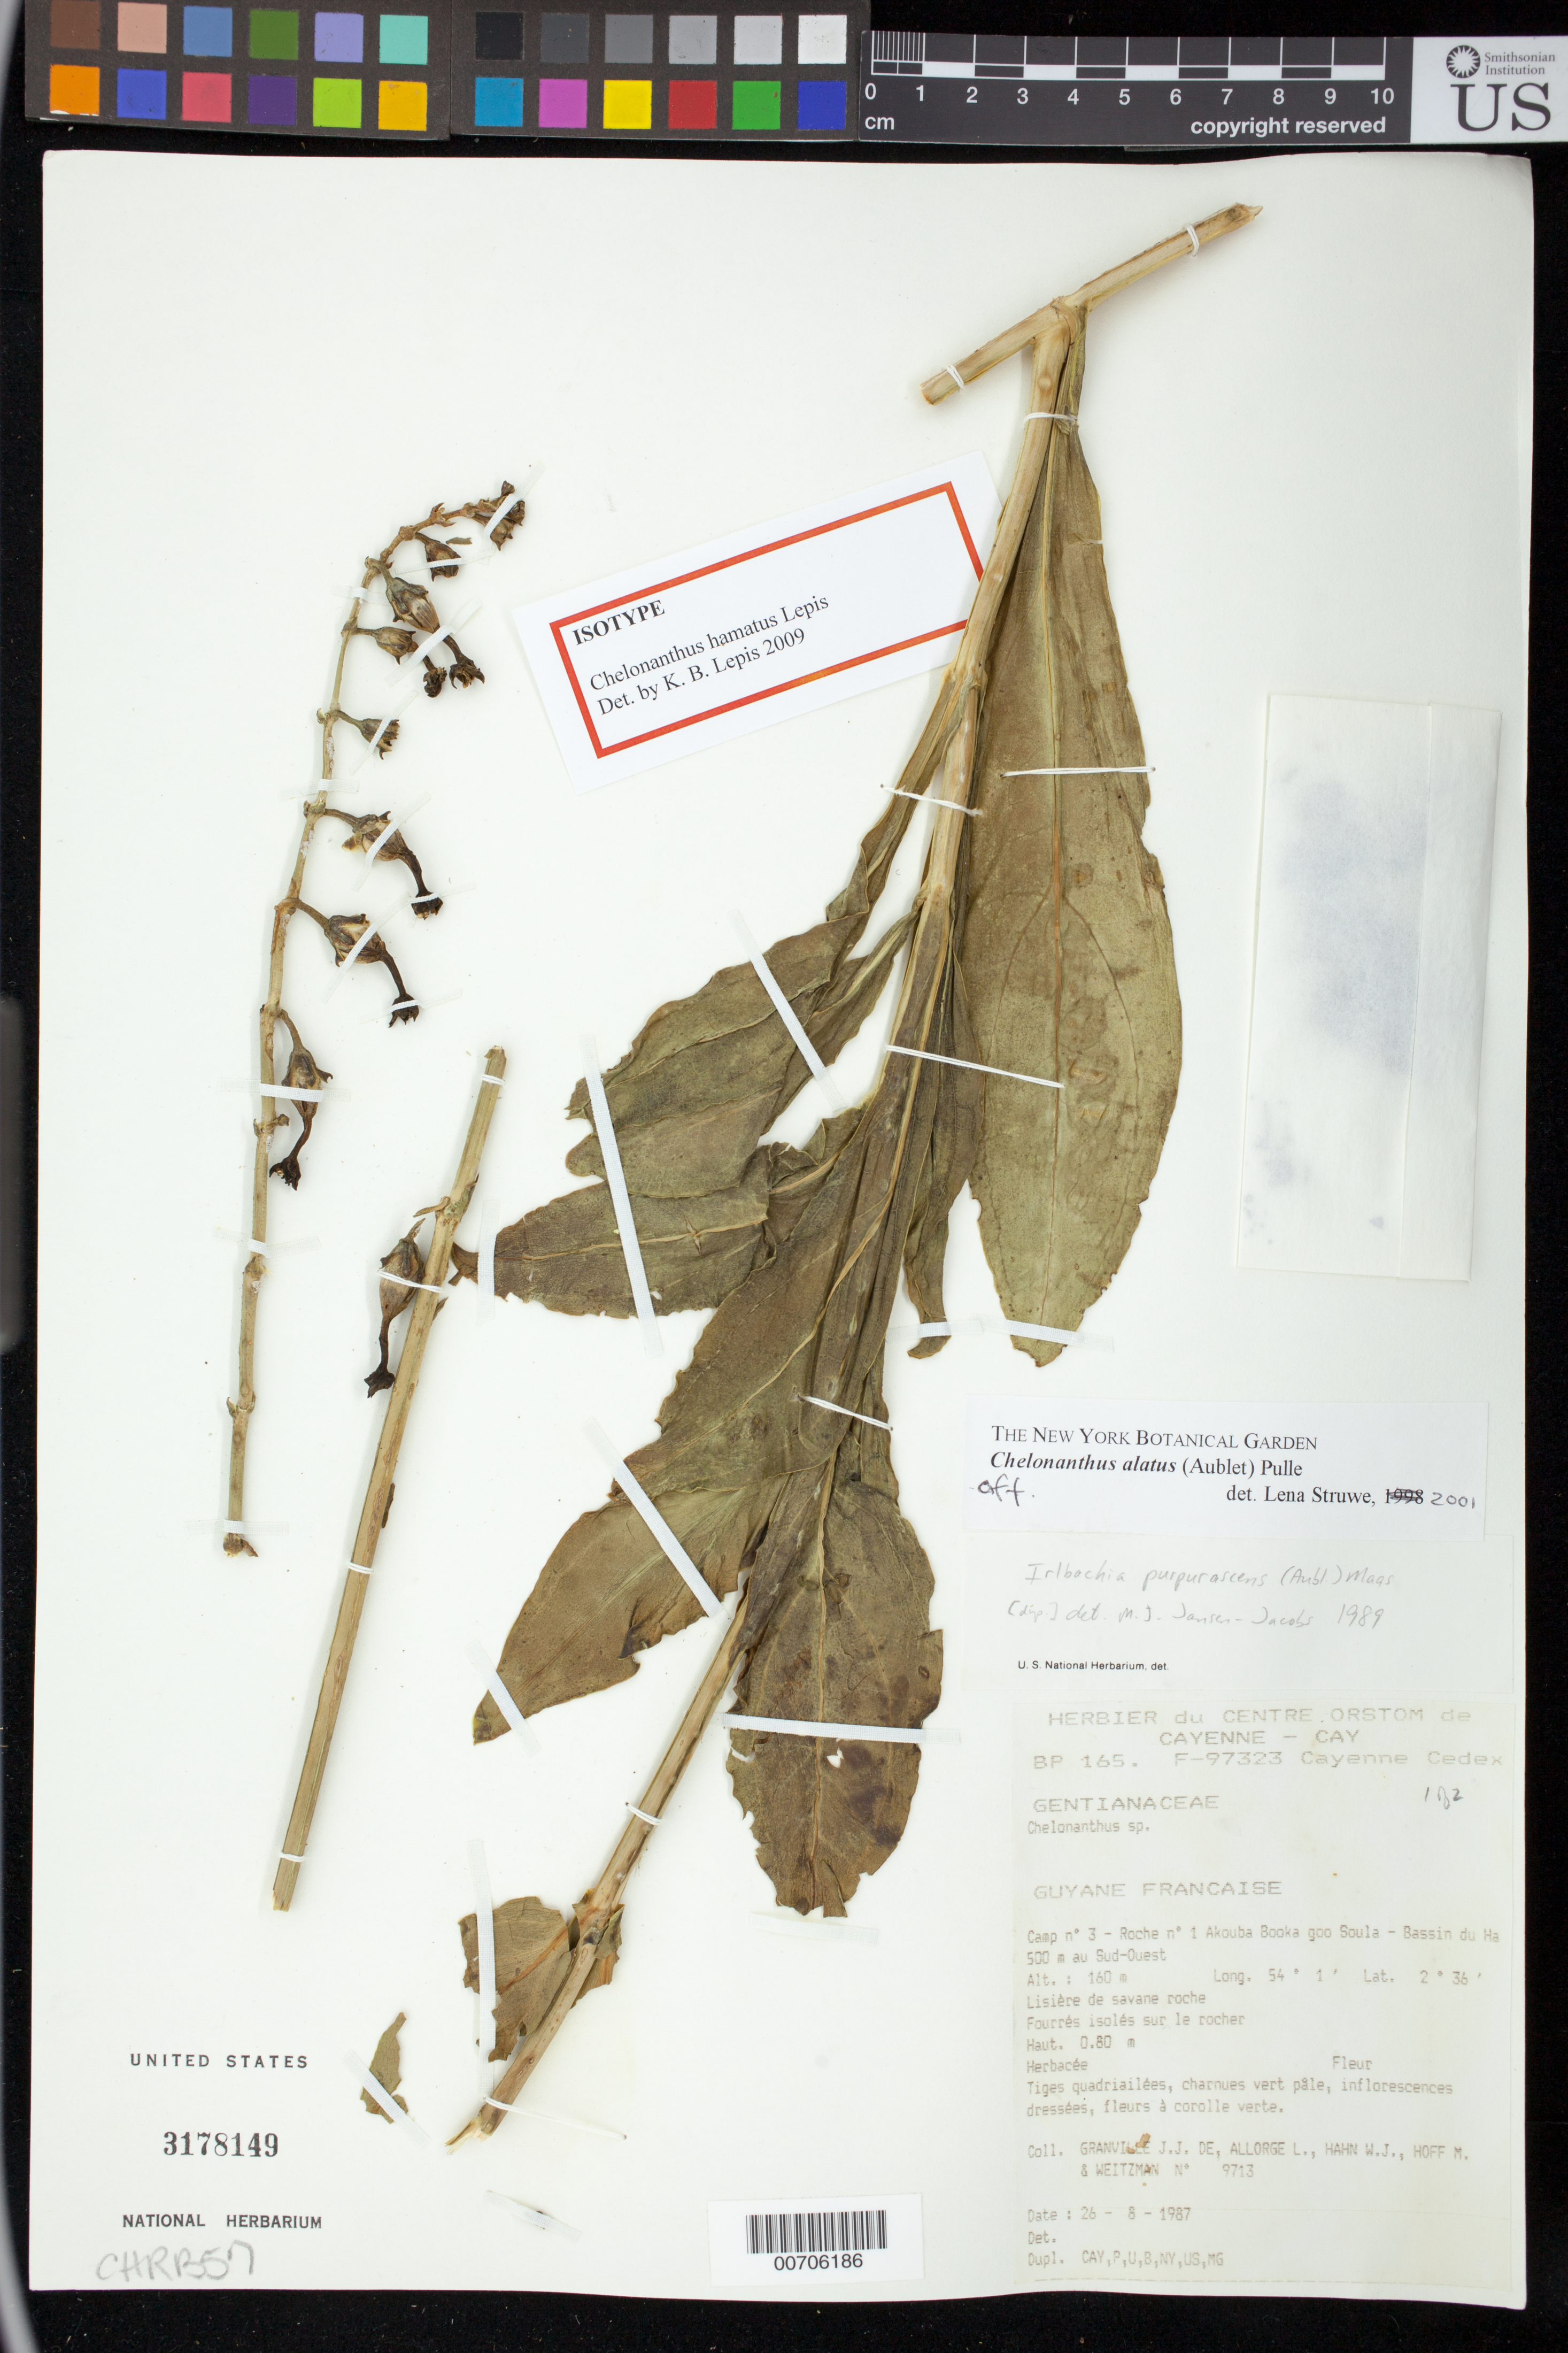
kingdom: Plantae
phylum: Tracheophyta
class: Magnoliopsida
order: Gentianales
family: Gentianaceae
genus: Chelonanthus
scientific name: Chelonanthus hamatus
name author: Lepis in Struwe & et al.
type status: Isotype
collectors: J.-J. de Granville, L. Allorge, W. J. Hahn, M. Hoff & A. L. Weitzman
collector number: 9713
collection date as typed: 26 - 8 - 1987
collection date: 1987-08-26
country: French Guiana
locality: Guyane Francaise. Camp no. 3, Roche no. 1, Akouba Booka goo Soula, Bassin du Haut-Marouini, 500 m au Sud-Ouest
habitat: Lisière de savane roche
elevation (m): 160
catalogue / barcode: US 3178149